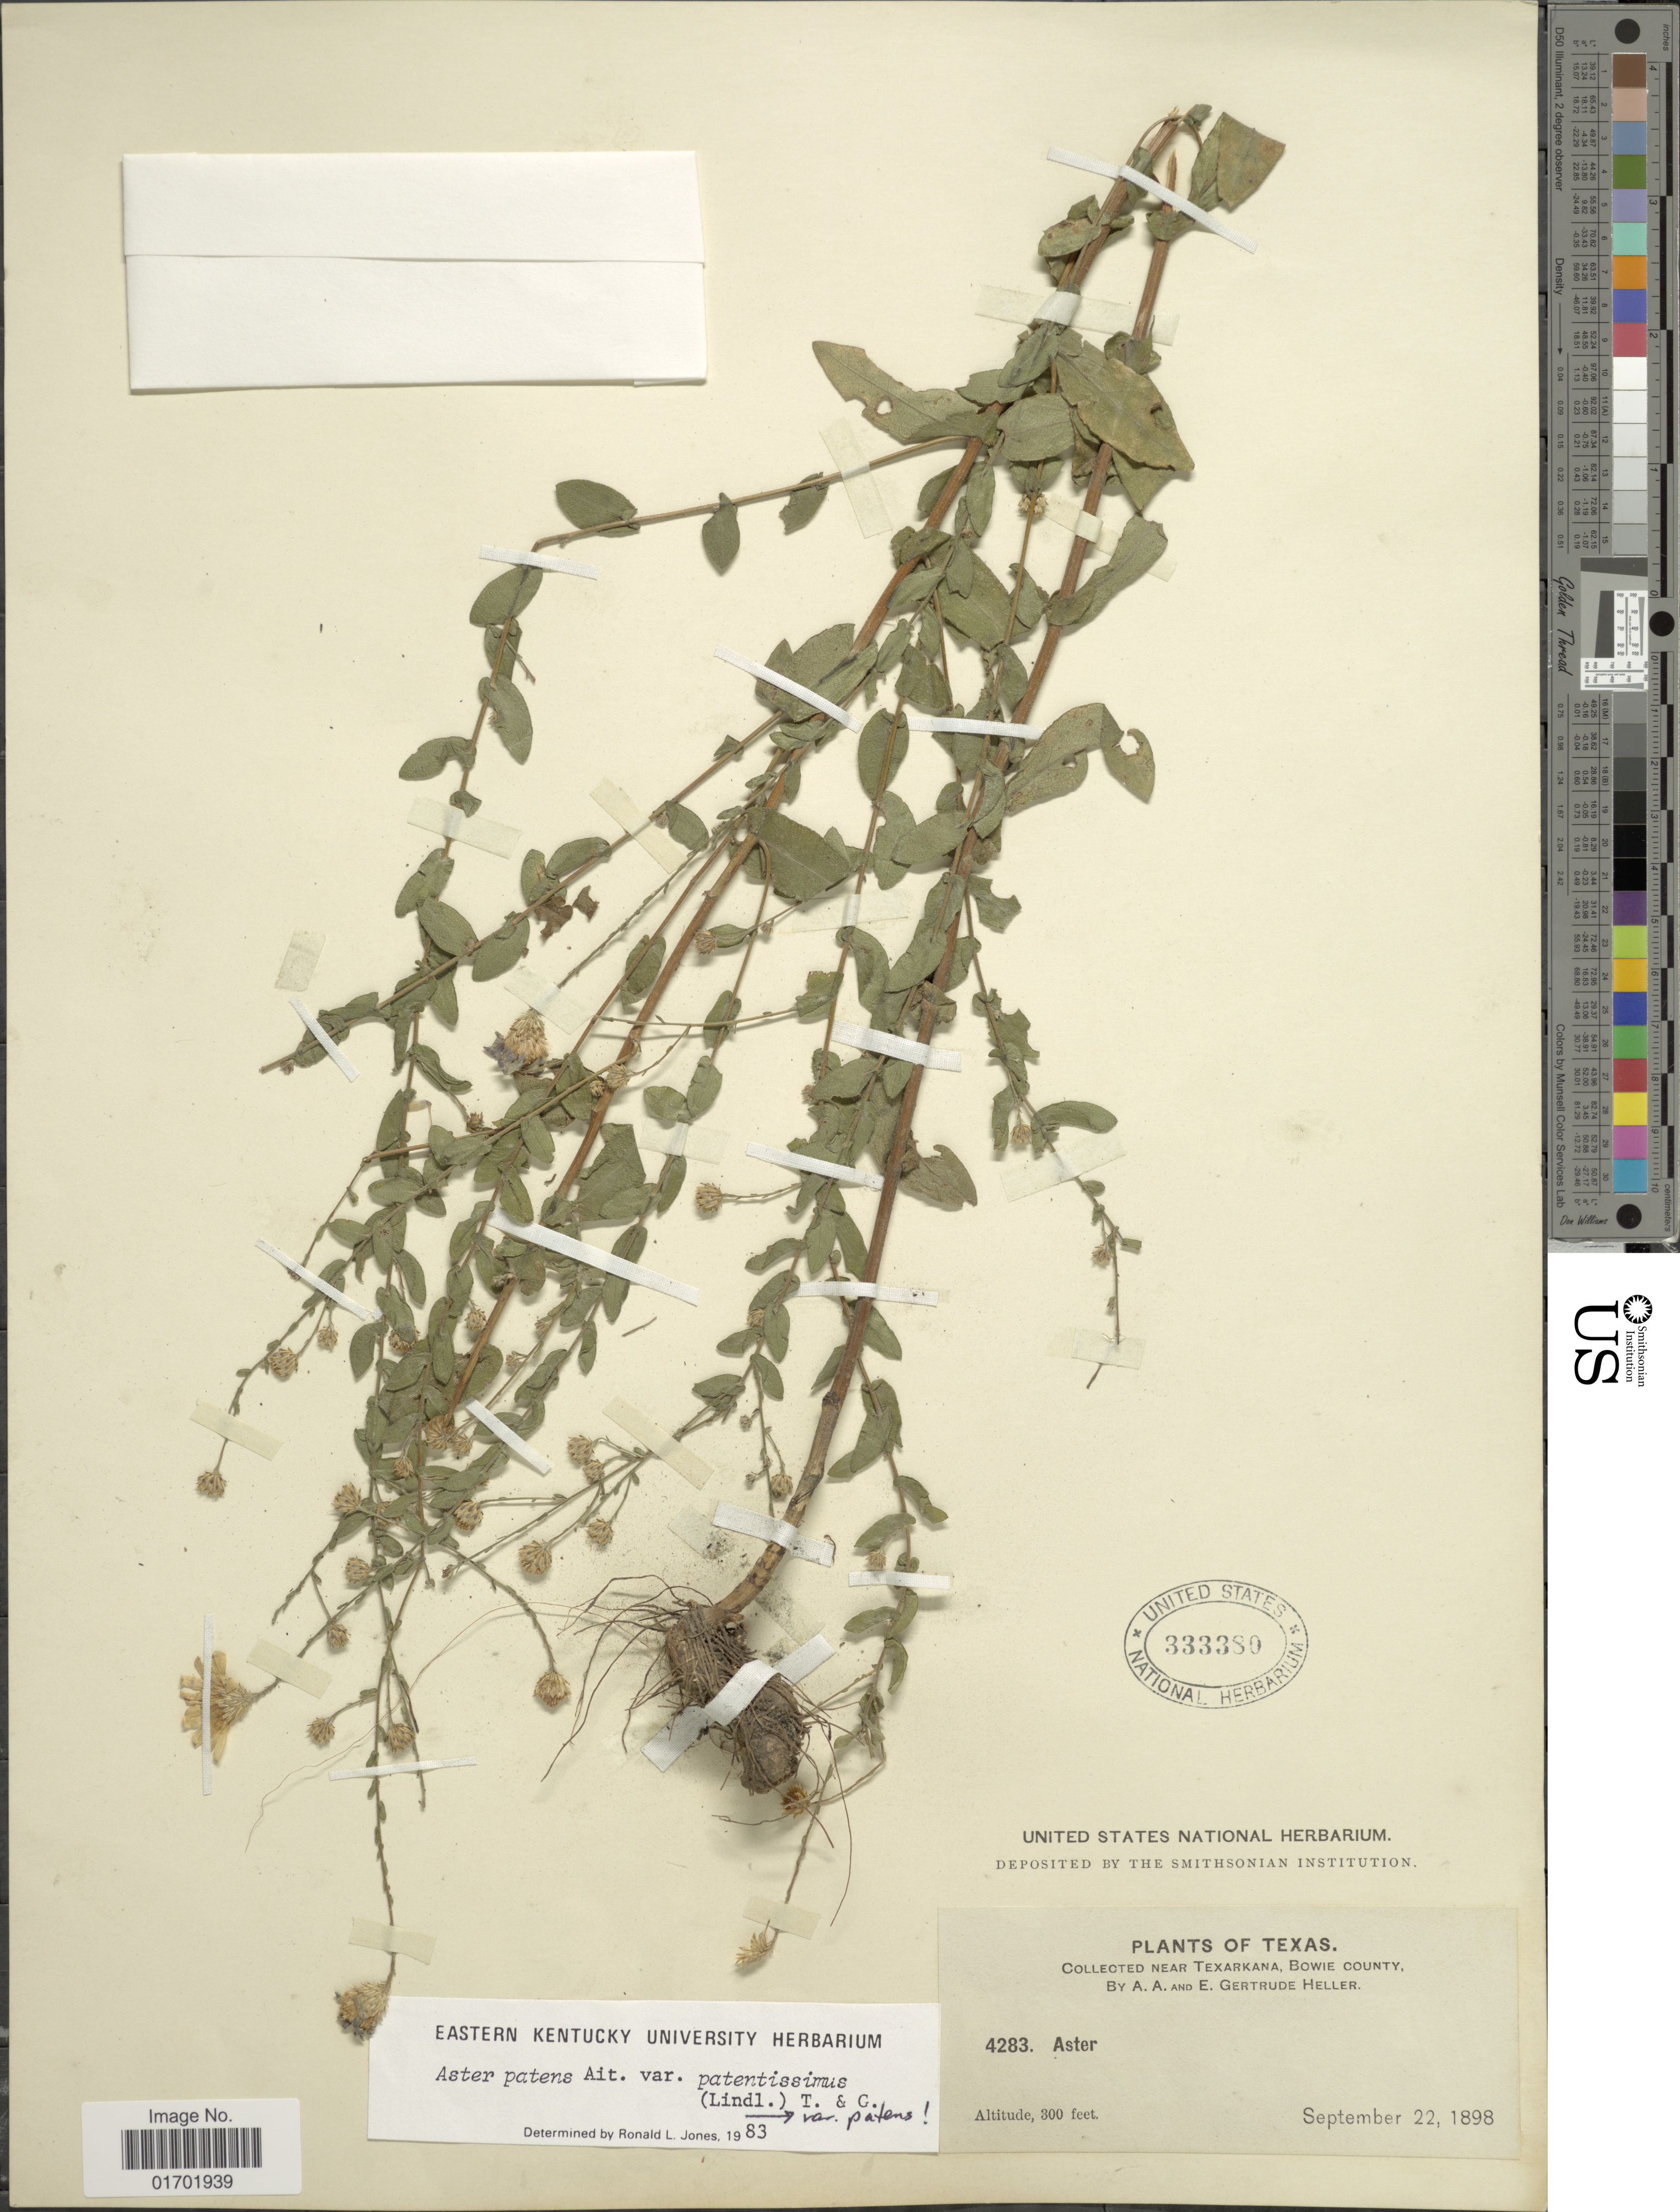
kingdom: Plantae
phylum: Tracheophyta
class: Magnoliopsida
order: Asterales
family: Asteraceae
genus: Symphyotrichum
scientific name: Symphyotrichum patens var. patentissimum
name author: (Lindl.) G.L. Nesom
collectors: A. A. Heller & E. G. Heller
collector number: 4283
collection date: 1898-09-22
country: United States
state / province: Texas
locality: Near Texarkana, Bowie County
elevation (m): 91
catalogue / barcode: US 333380